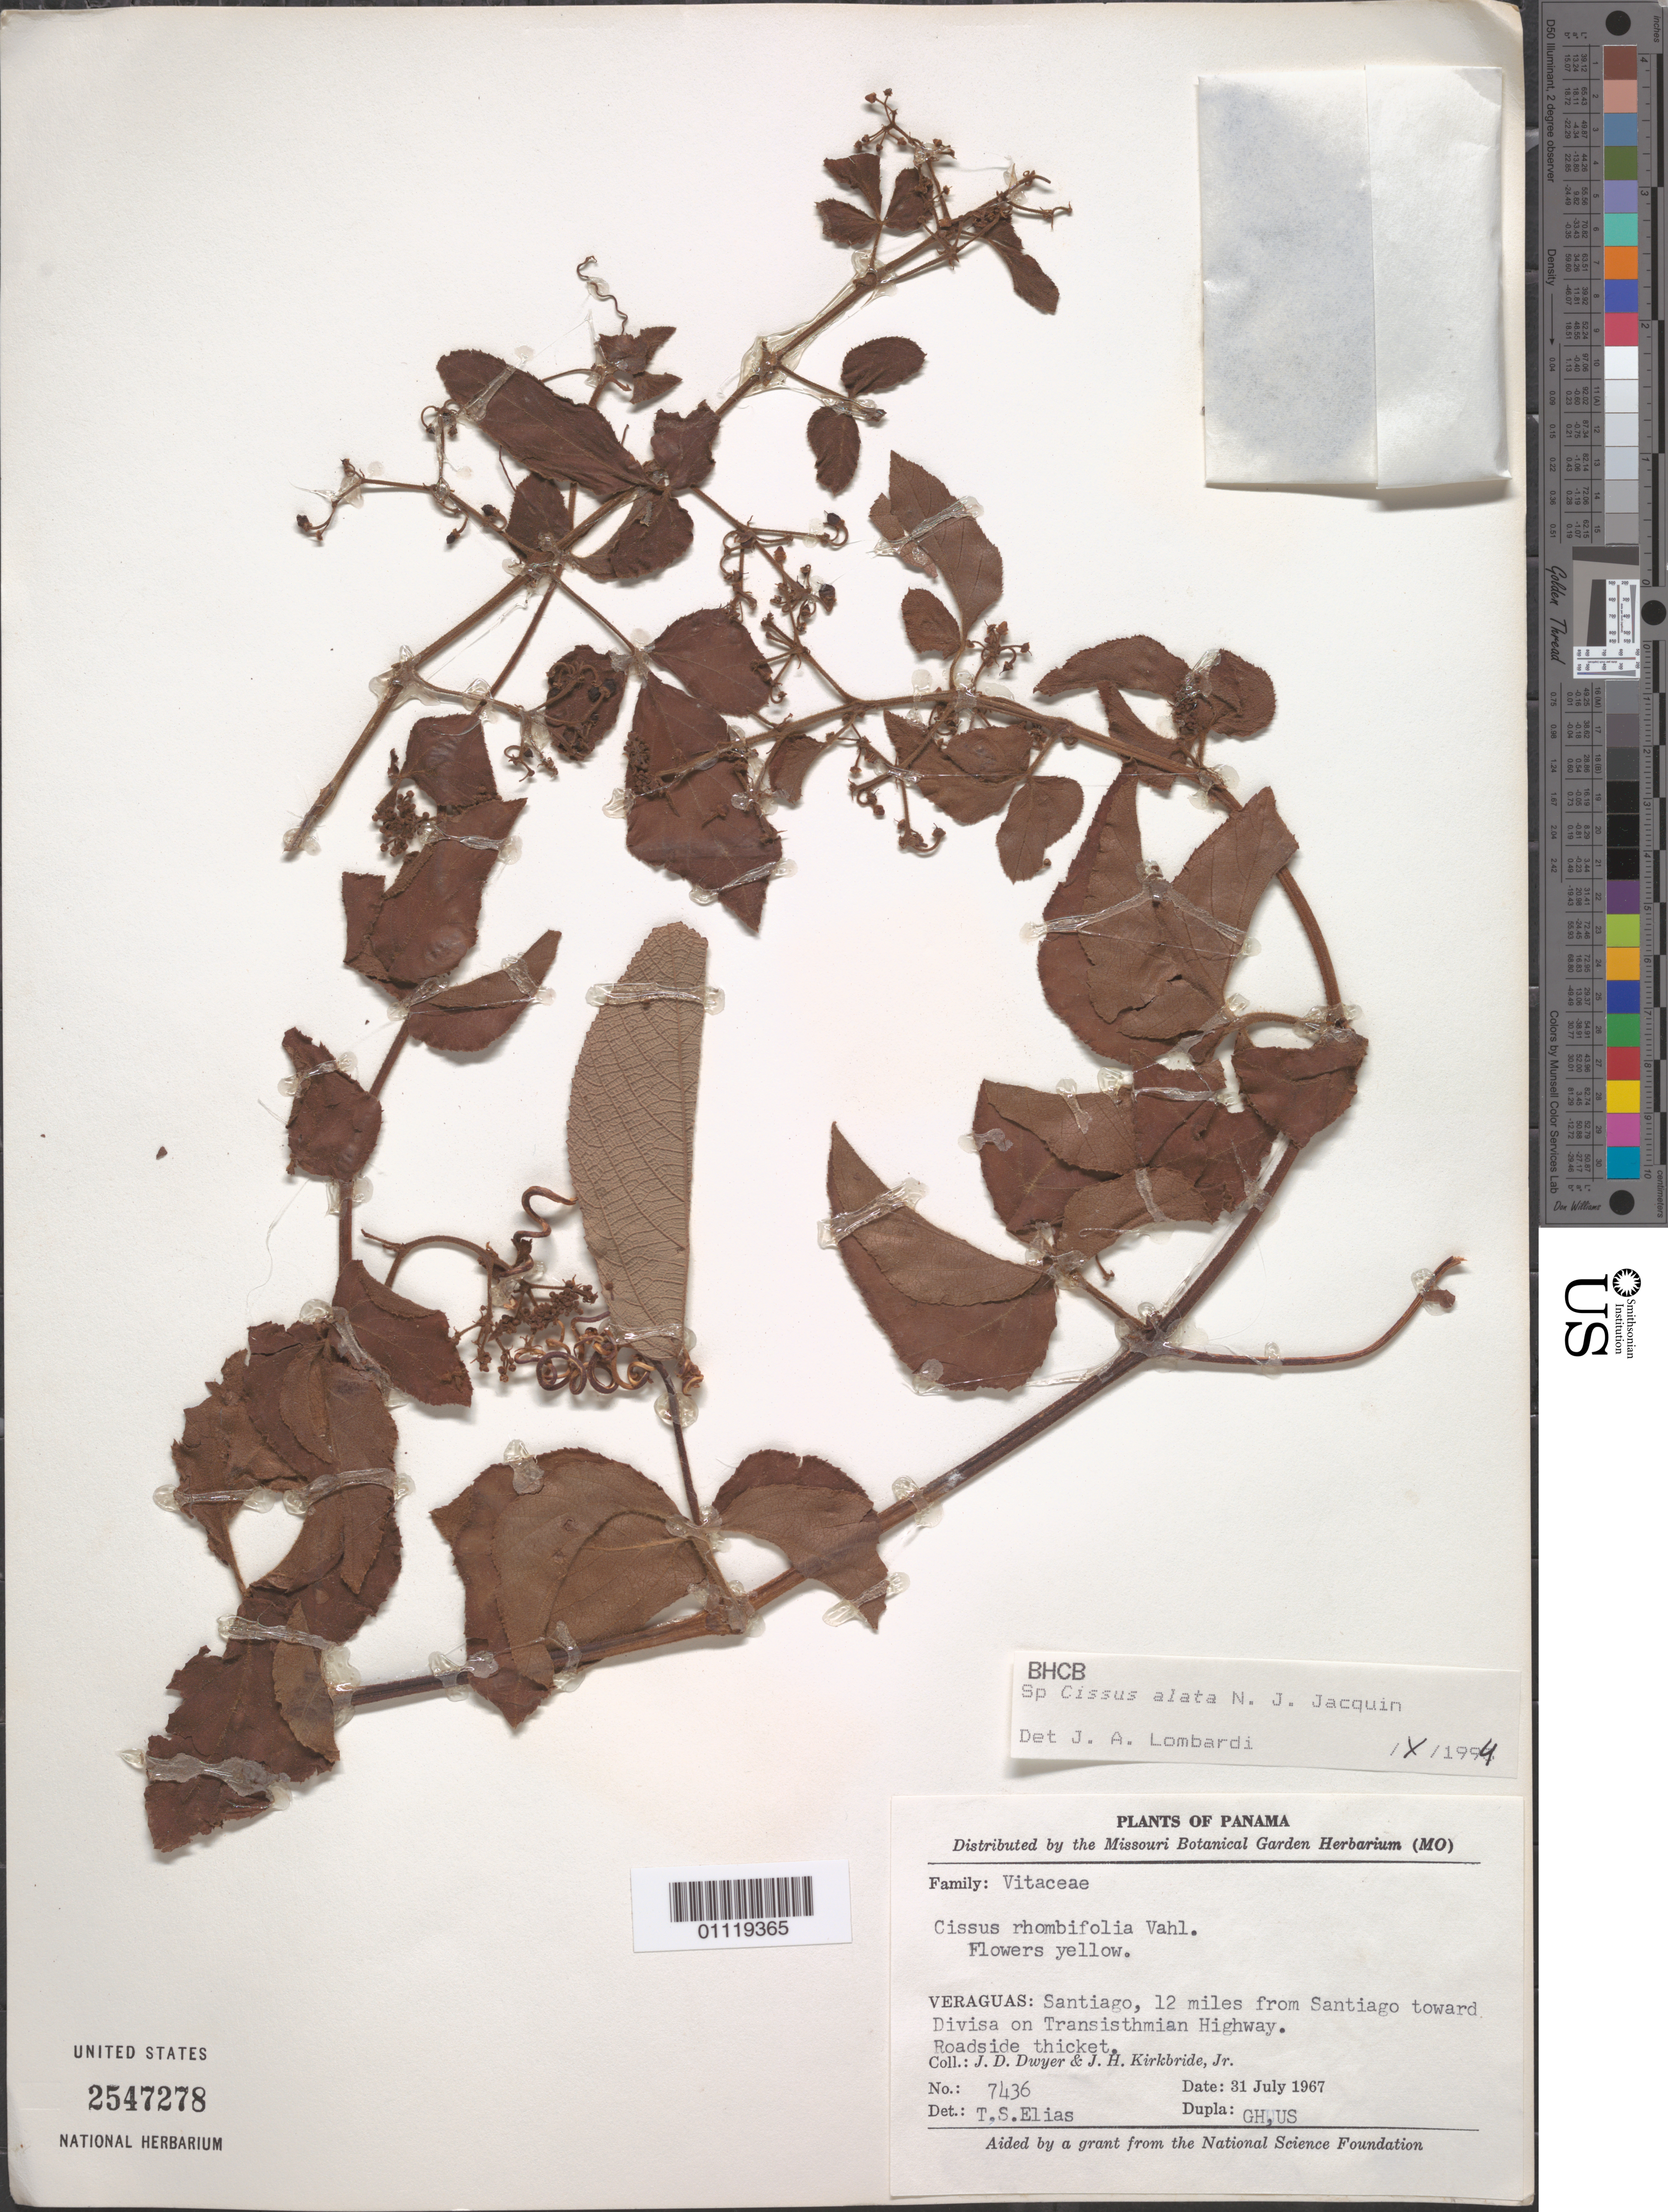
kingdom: Plantae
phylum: Tracheophyta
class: Magnoliopsida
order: Vitales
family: Vitaceae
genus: Cissus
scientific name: Cissus alata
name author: Jacq.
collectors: J. D. Dwyer & J. H. Kirkbride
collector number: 7436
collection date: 1967-07-31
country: Panama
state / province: Veraguas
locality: Santiago, 12 mi from Santiago toward Divisa on Transisthmian Hwy.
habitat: Roadside thicket.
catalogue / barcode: US 2547278